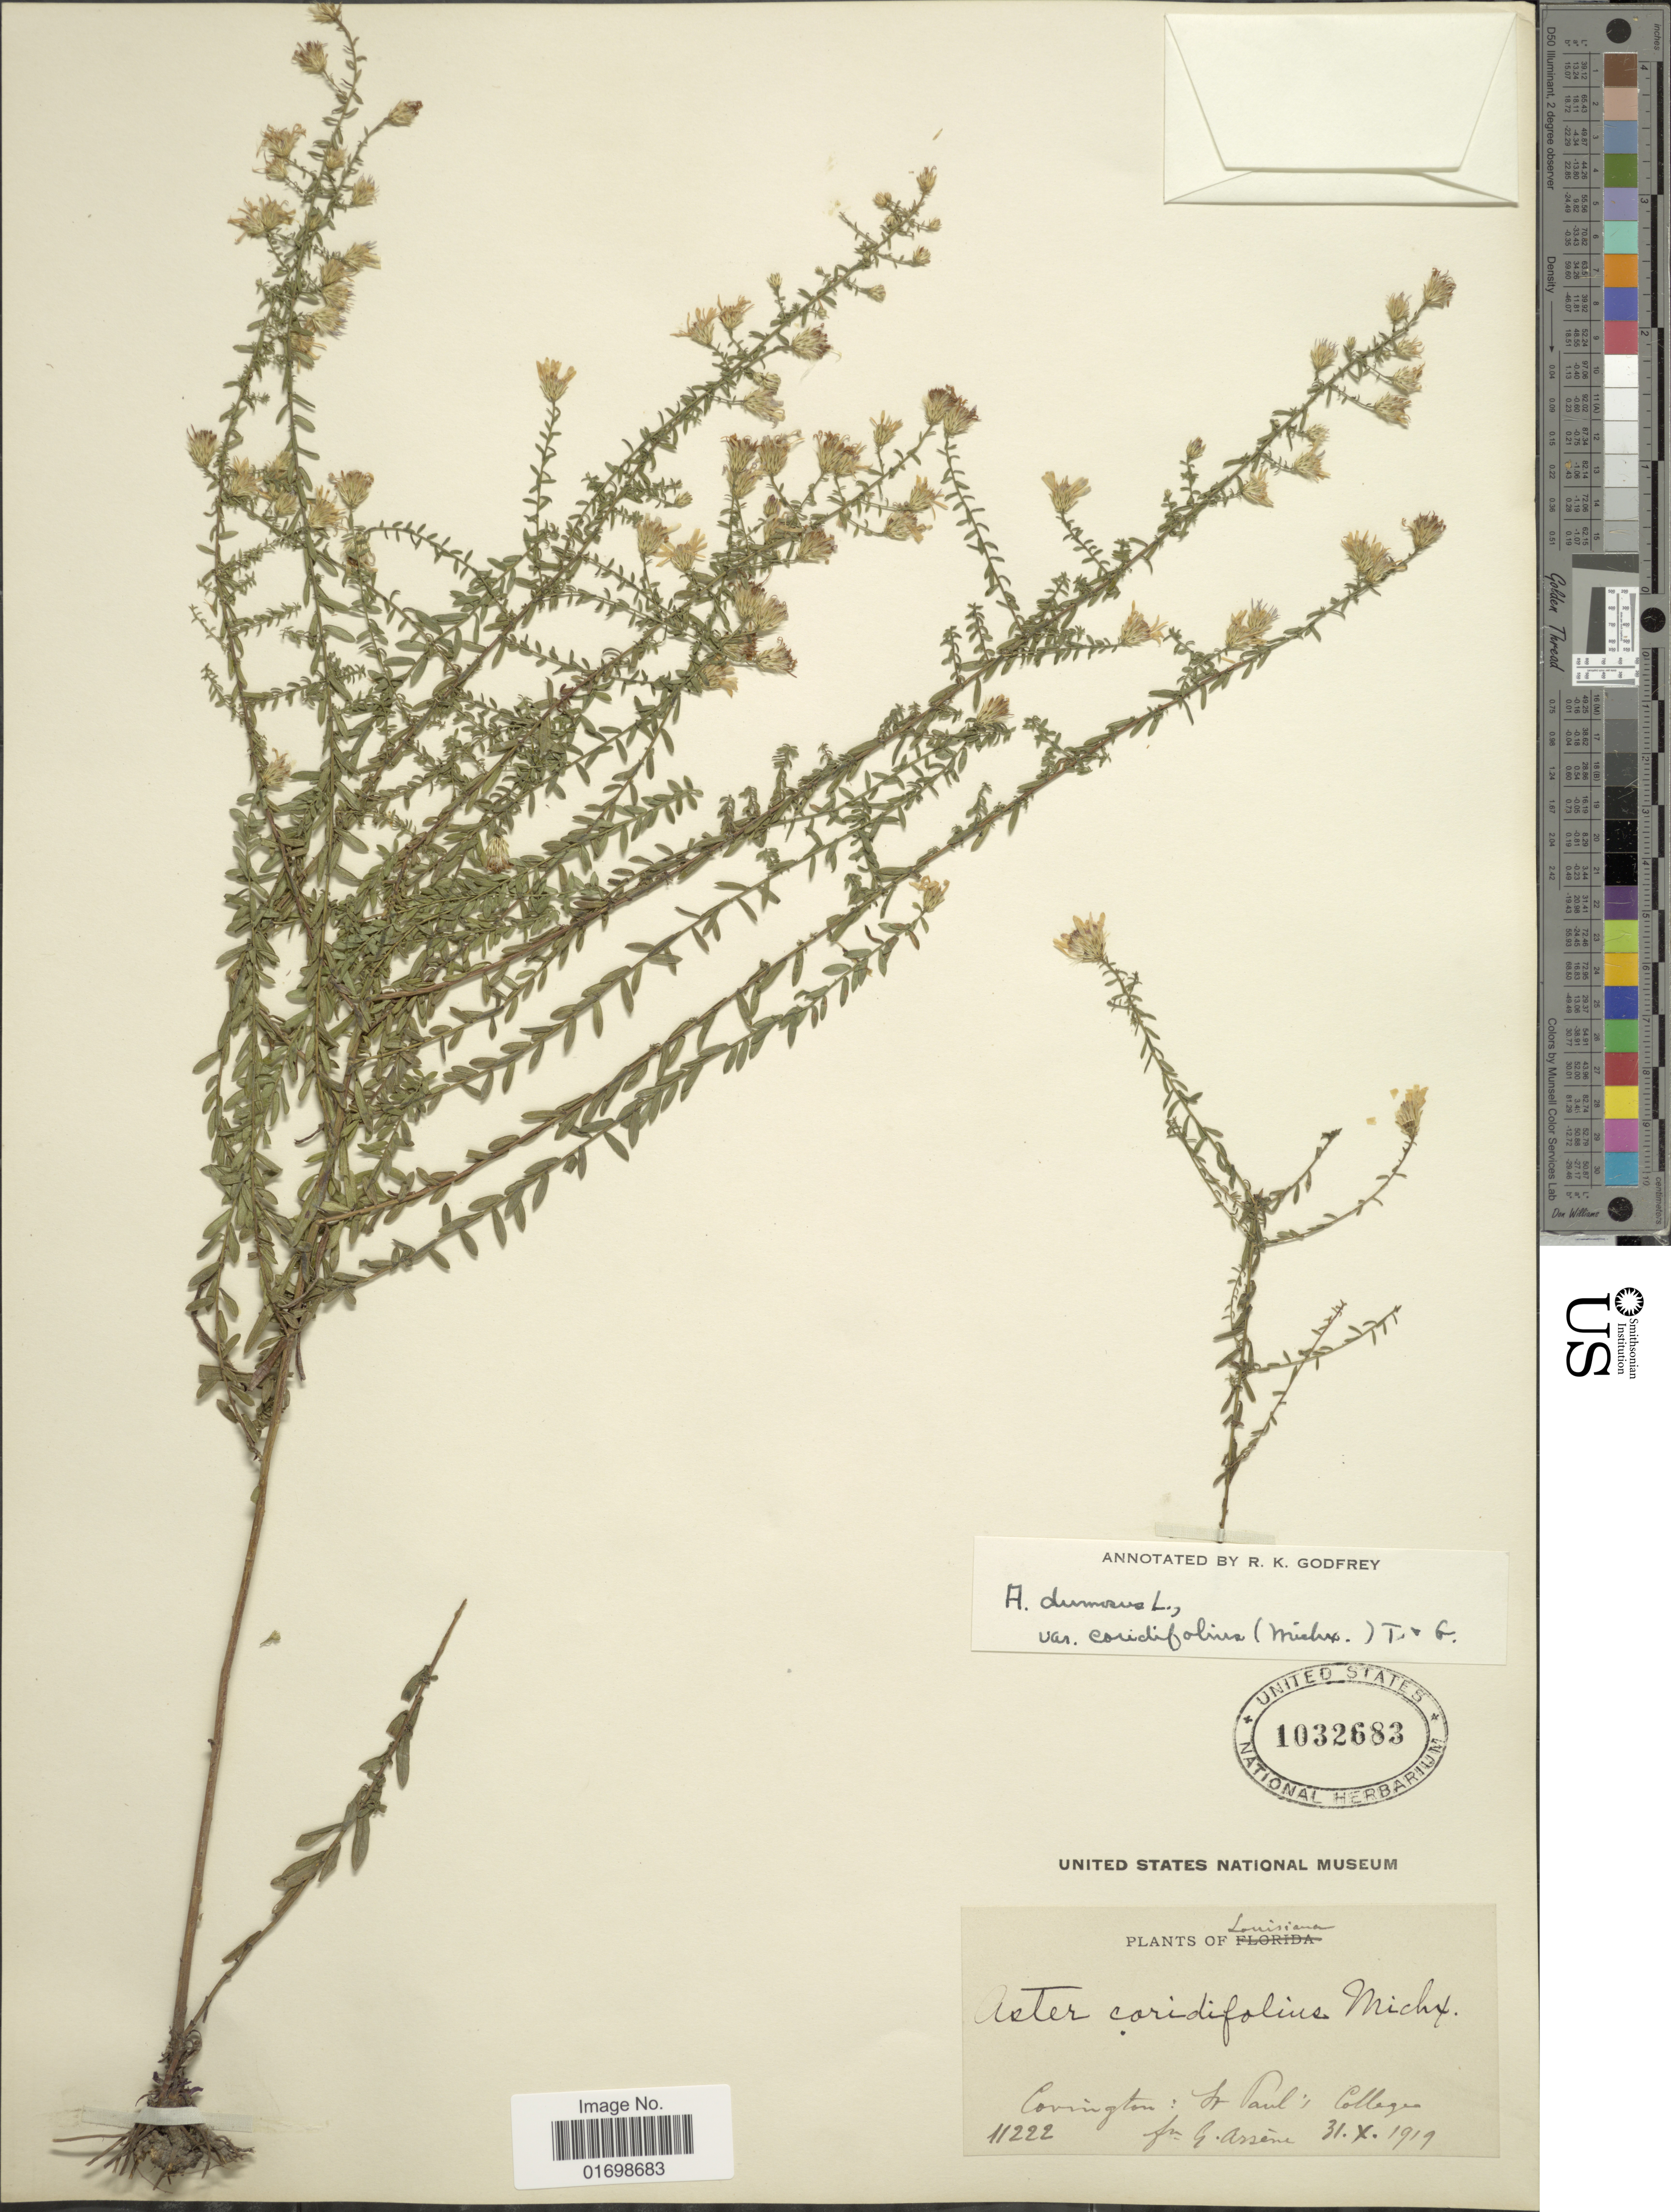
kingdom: Plantae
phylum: Tracheophyta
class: Magnoliopsida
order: Asterales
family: Asteraceae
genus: Symphyotrichum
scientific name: Symphyotrichum dumosum var. coridifolium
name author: (Michx.) Semple et al.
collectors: Bro. G. Arsène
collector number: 11222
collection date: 1919-10-31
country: United States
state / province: Louisiana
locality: Covington: St Paul's College.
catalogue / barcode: US 1032683